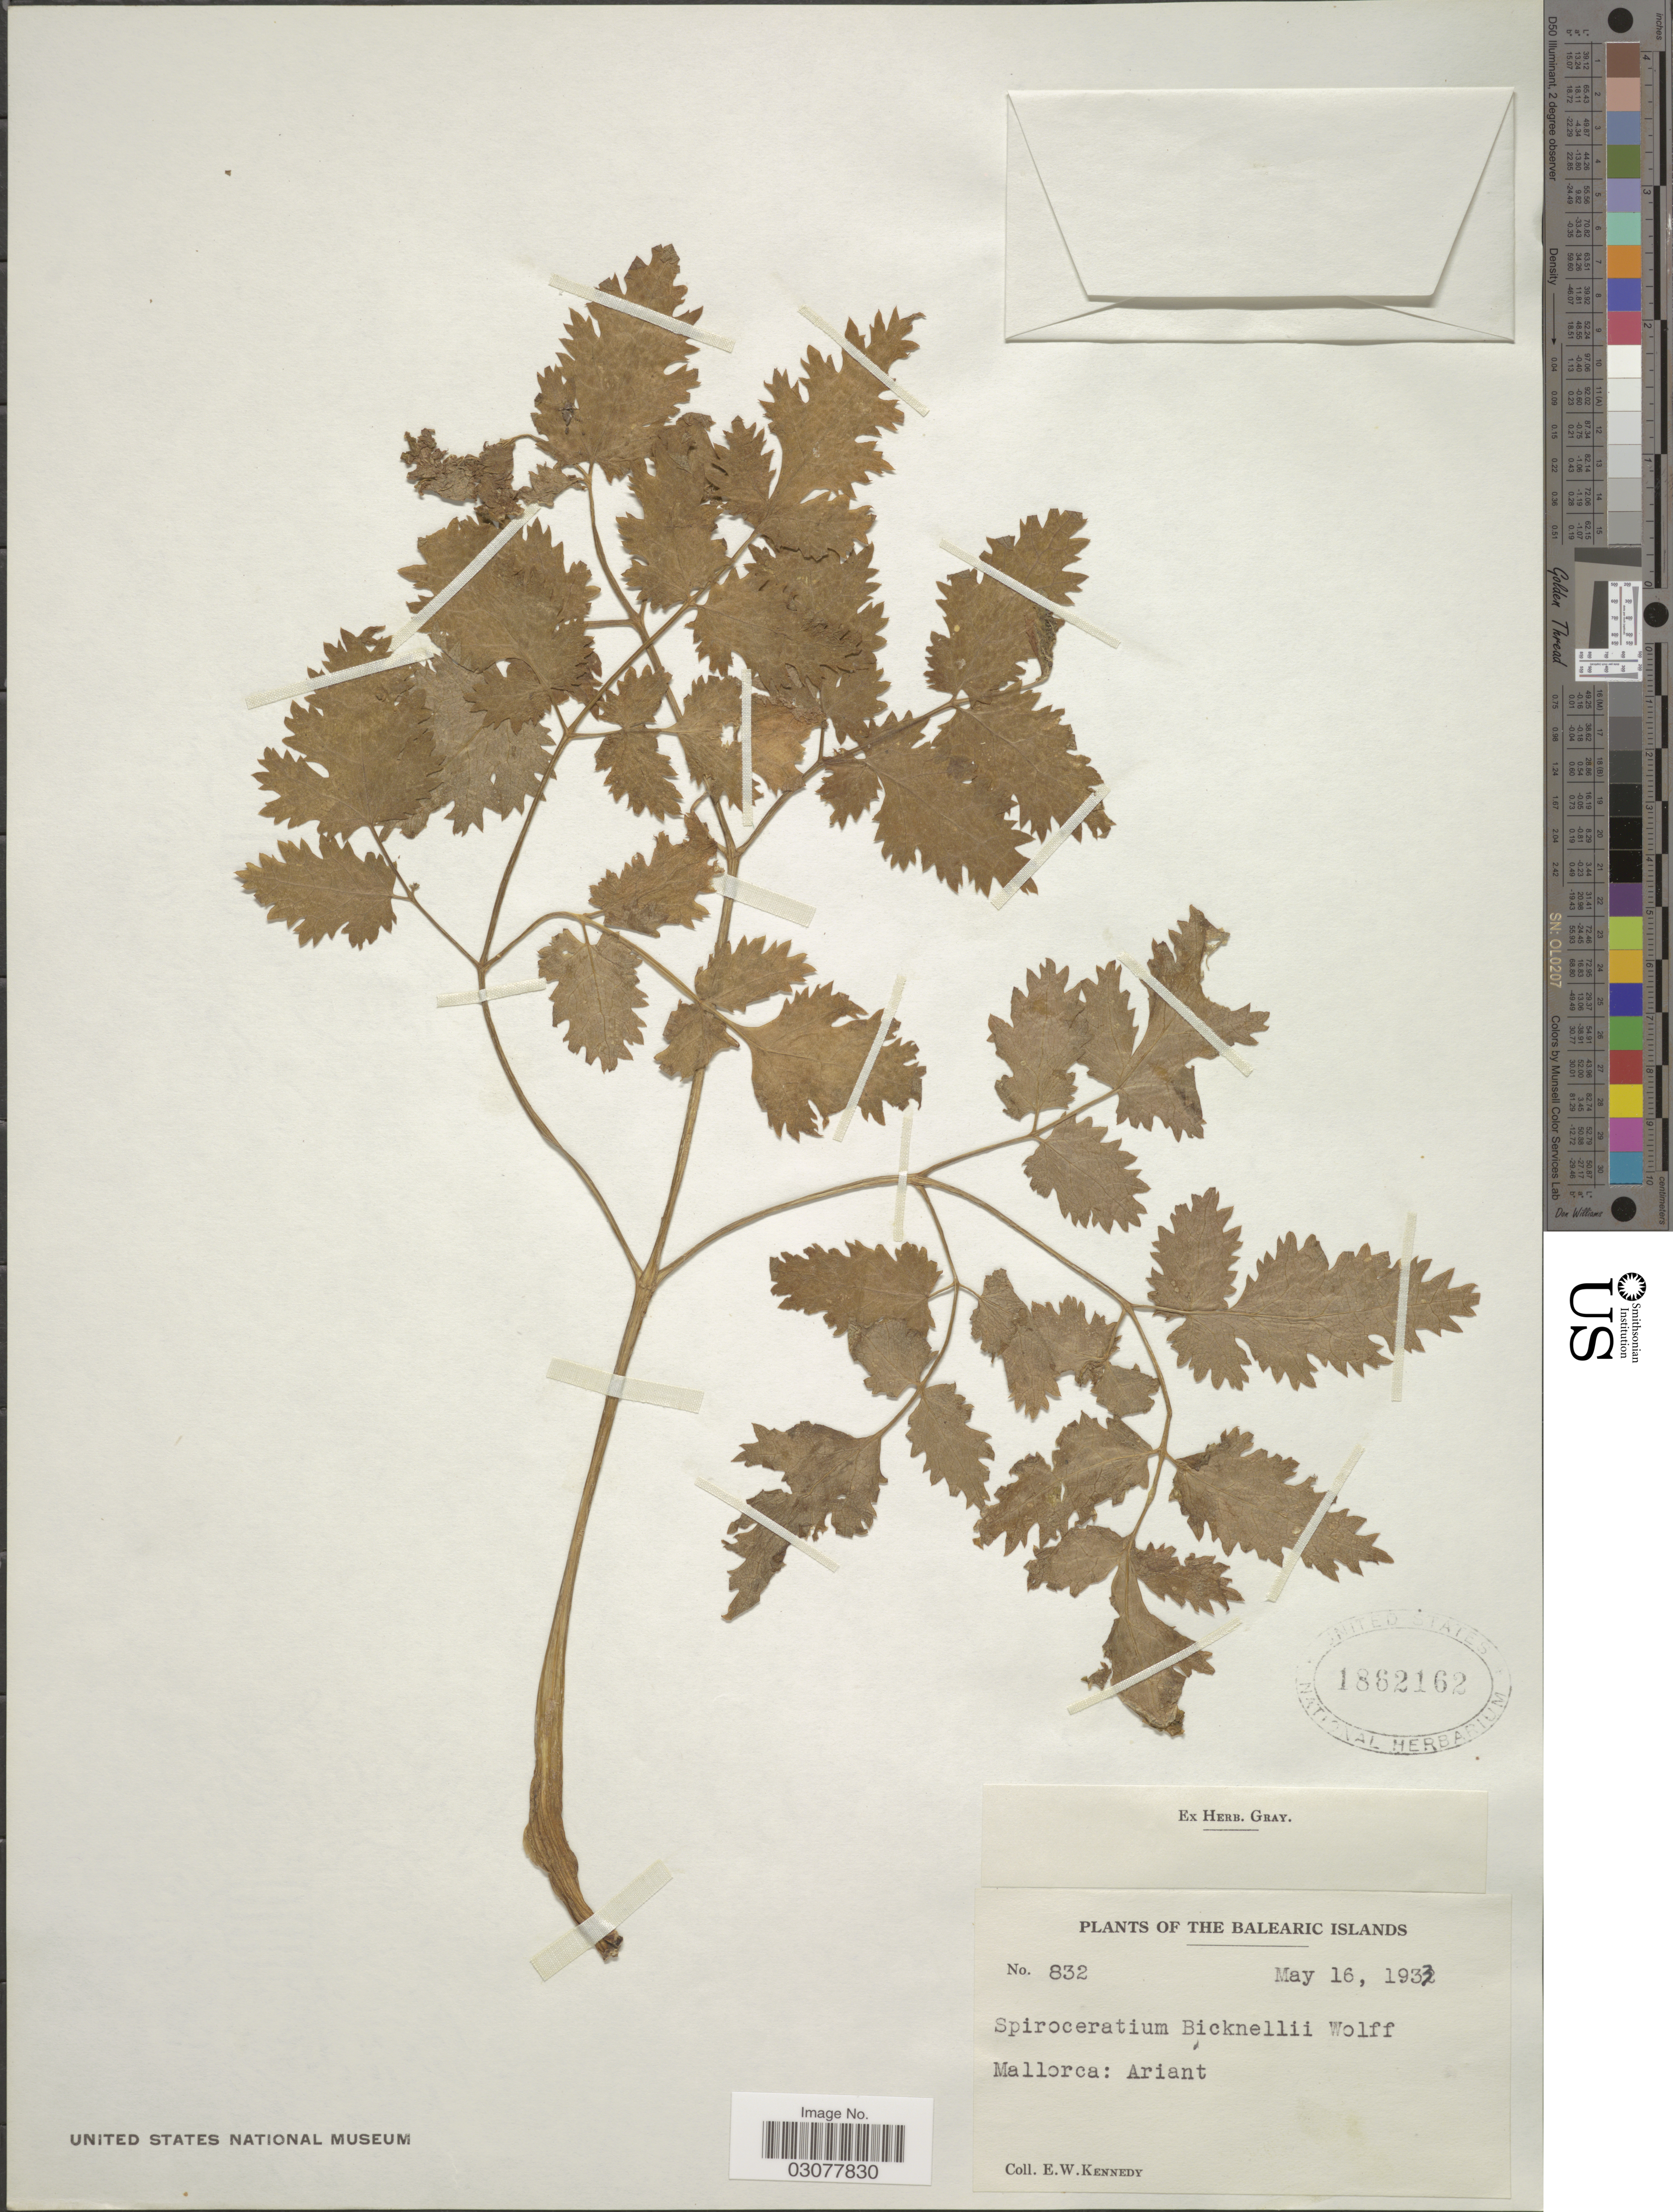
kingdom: Plantae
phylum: Tracheophyta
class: Magnoliopsida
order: Apiales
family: Apiaceae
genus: Spiroceratium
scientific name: Spiroceratium bicknellii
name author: (Briq.) H. Wolff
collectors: E. W. Kennedy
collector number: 832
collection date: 1933-05-16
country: Spain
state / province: Islas Baleares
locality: The Balearic Islands, Mallorca: Ariant.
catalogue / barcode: US 1862162